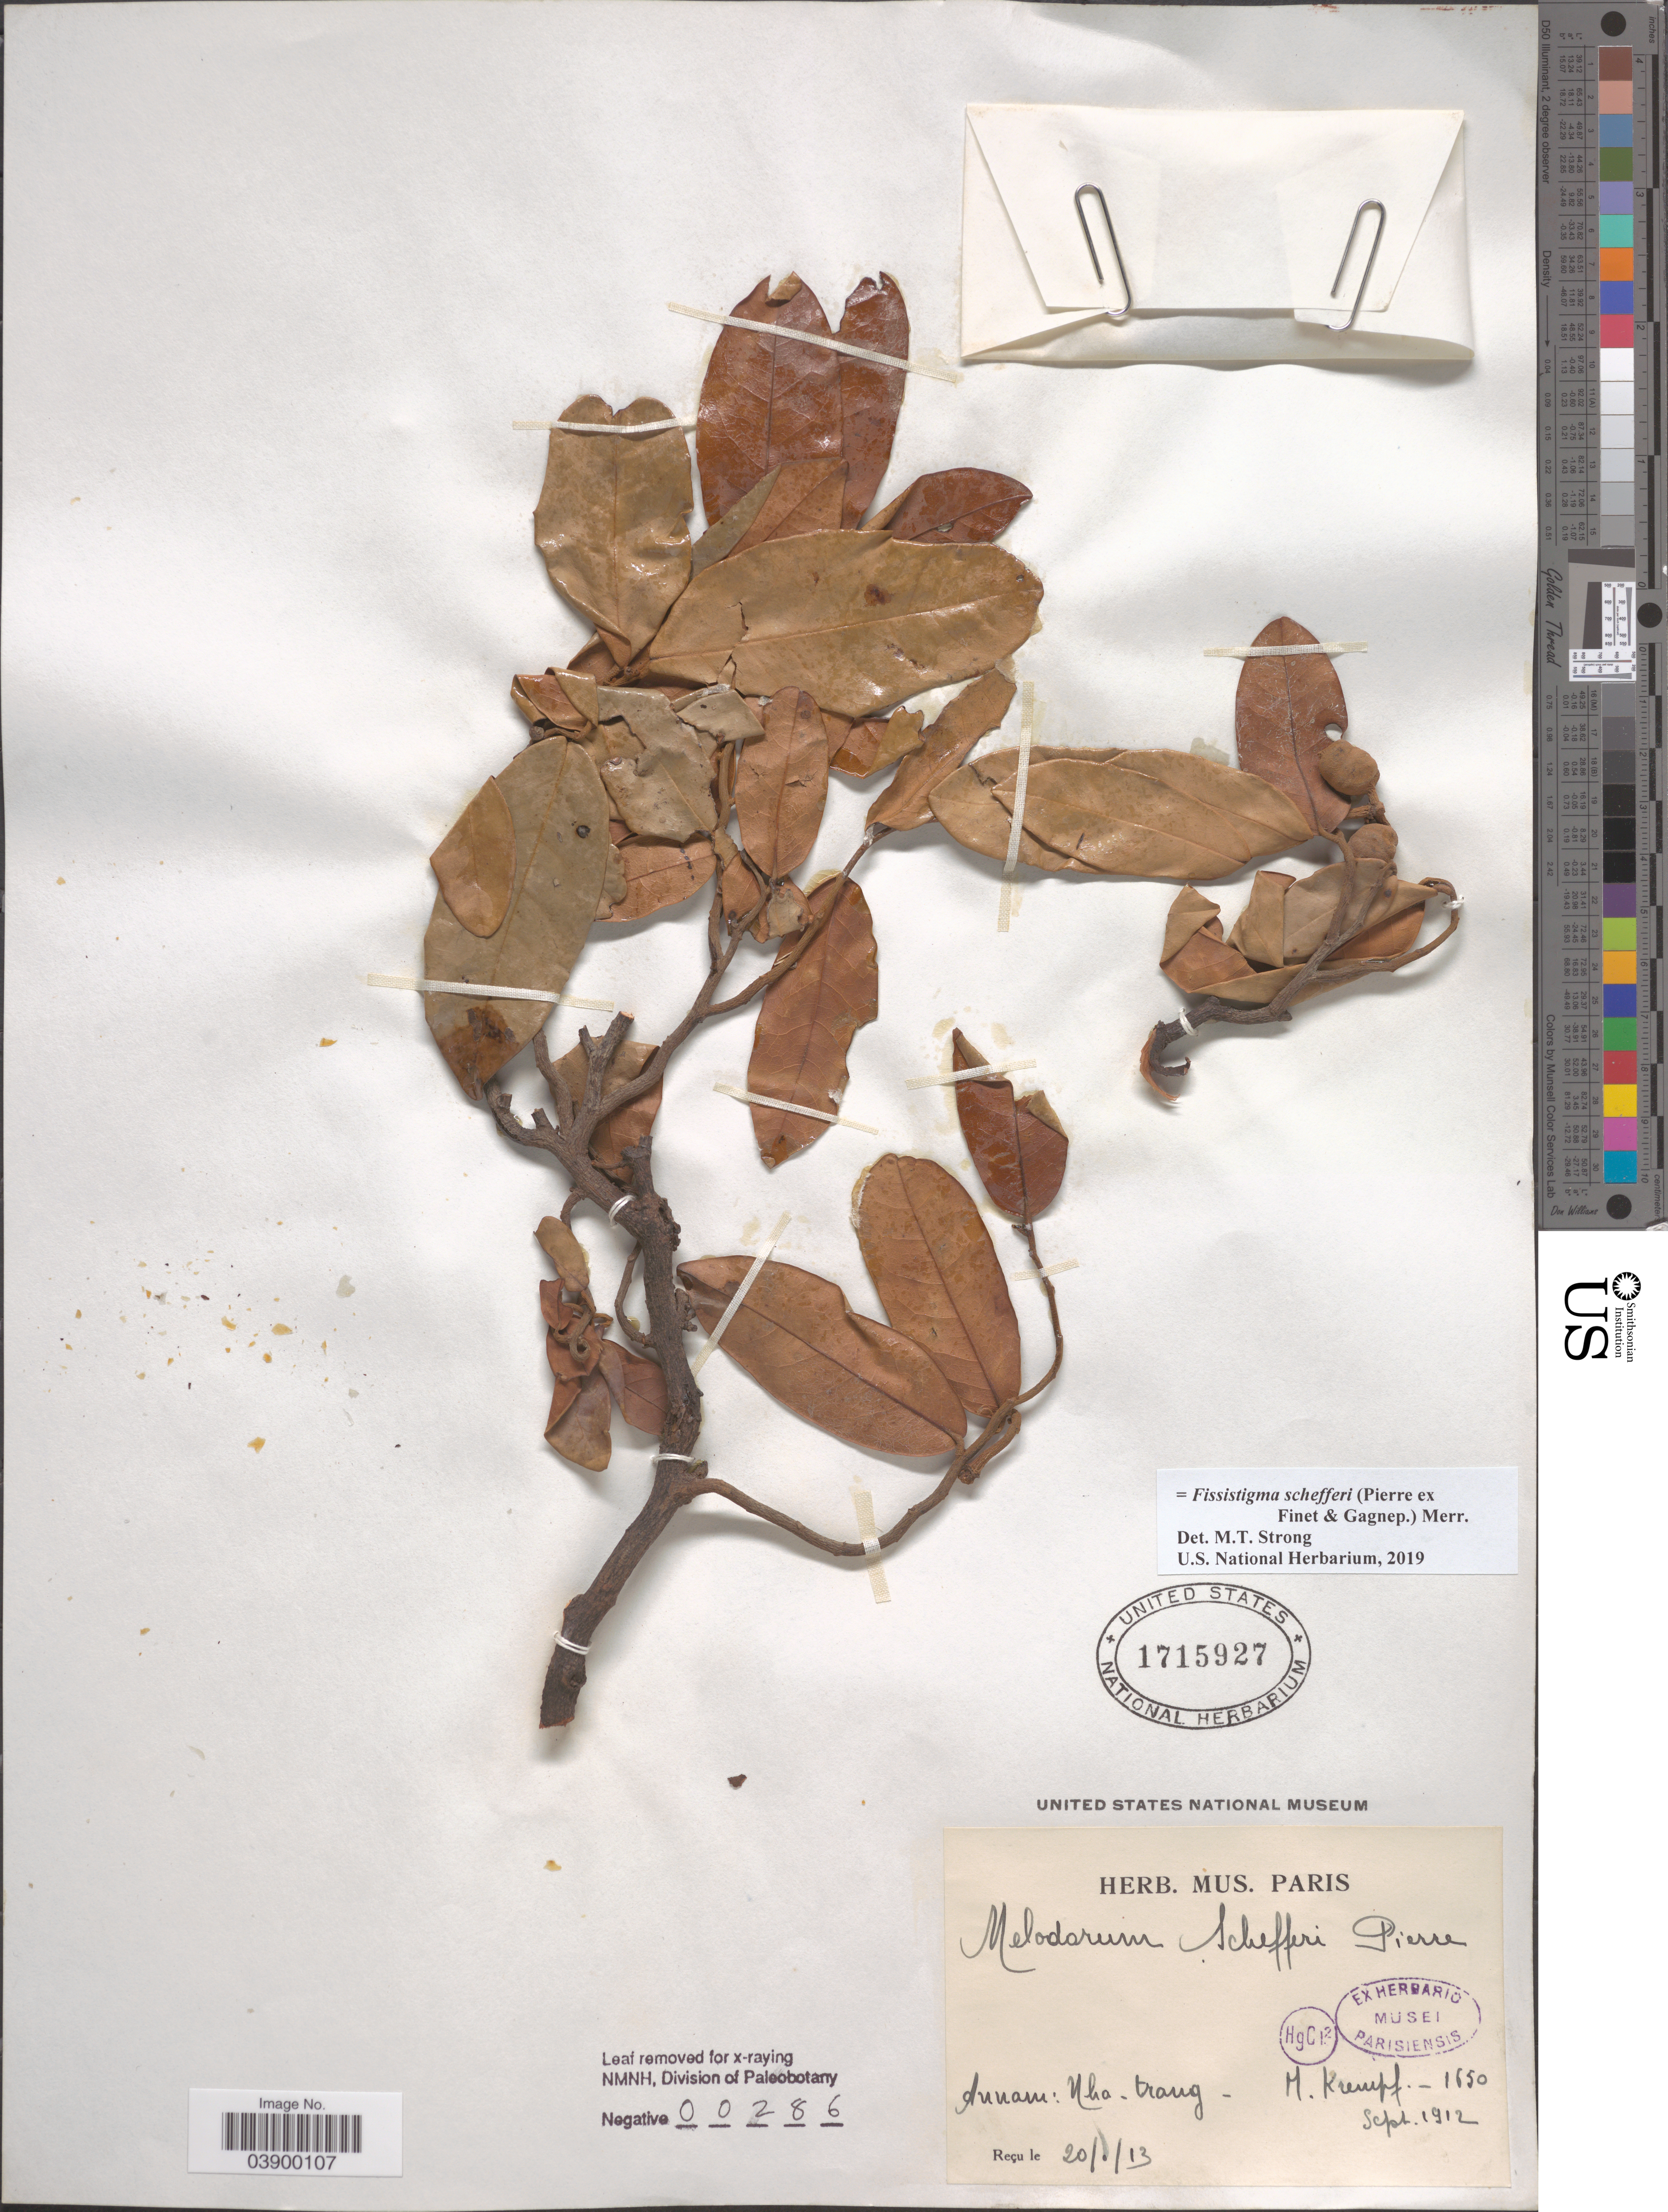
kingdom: Plantae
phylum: Tracheophyta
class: Magnoliopsida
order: Magnoliales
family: Annonaceae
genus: Fissistigma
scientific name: Fissistigma schefferi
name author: (Pierre ex Finet & Gagnep.) Merr.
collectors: M. Krempf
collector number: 1650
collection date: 1912-09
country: Vietnam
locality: Annam: Nha-trang.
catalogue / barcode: US 1715927